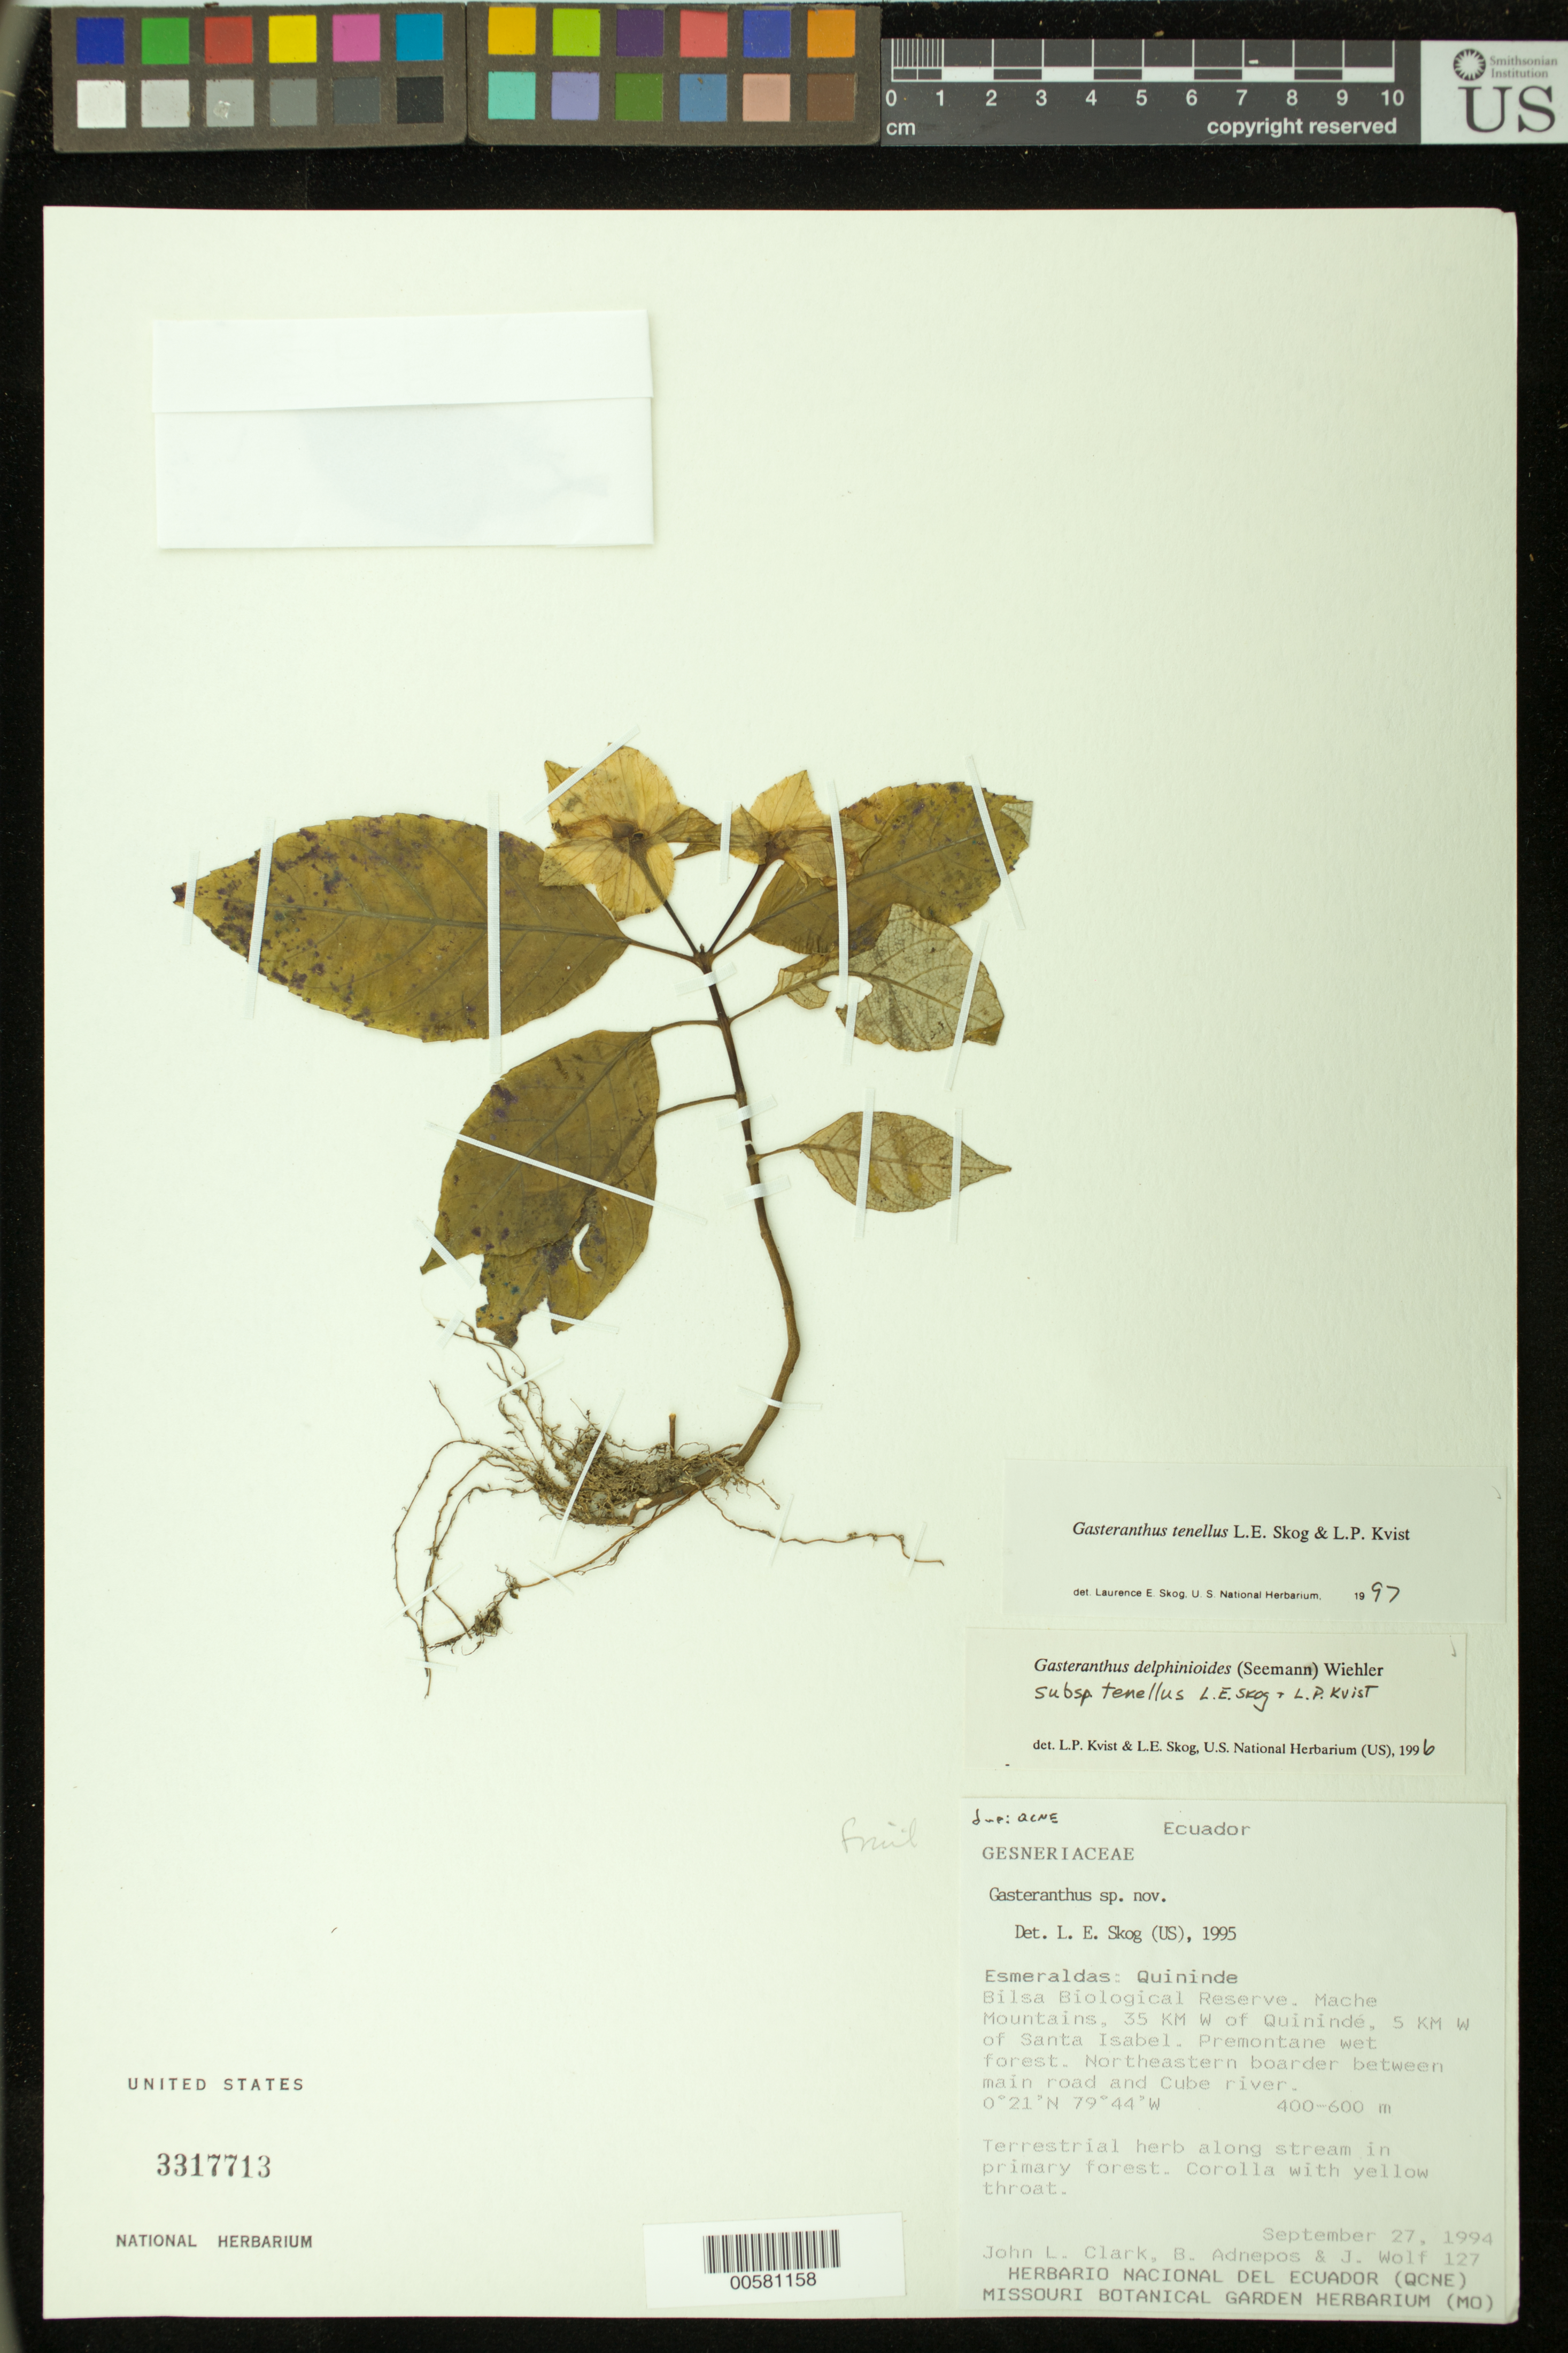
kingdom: Plantae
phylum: Tracheophyta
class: Magnoliopsida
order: Lamiales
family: Gesneriaceae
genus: Gasteranthus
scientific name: Gasteranthus tenellus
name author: L.E. Skog & L.P. Kvist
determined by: Skog, Laurence E.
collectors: J. L. Clark, B. Adnepos & J. Wolf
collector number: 127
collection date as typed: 27 Sep 1994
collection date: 1994-09-27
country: Ecuador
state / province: Esmeraldas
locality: Quininde. Bilsa Biological Station. Mache Mountains, 35 km W of Quinindé, 5 km W of Santa Isabel. NE border between main road and Cube river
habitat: Premontane wet forest; along stream in primary forest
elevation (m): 400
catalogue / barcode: US 3317713